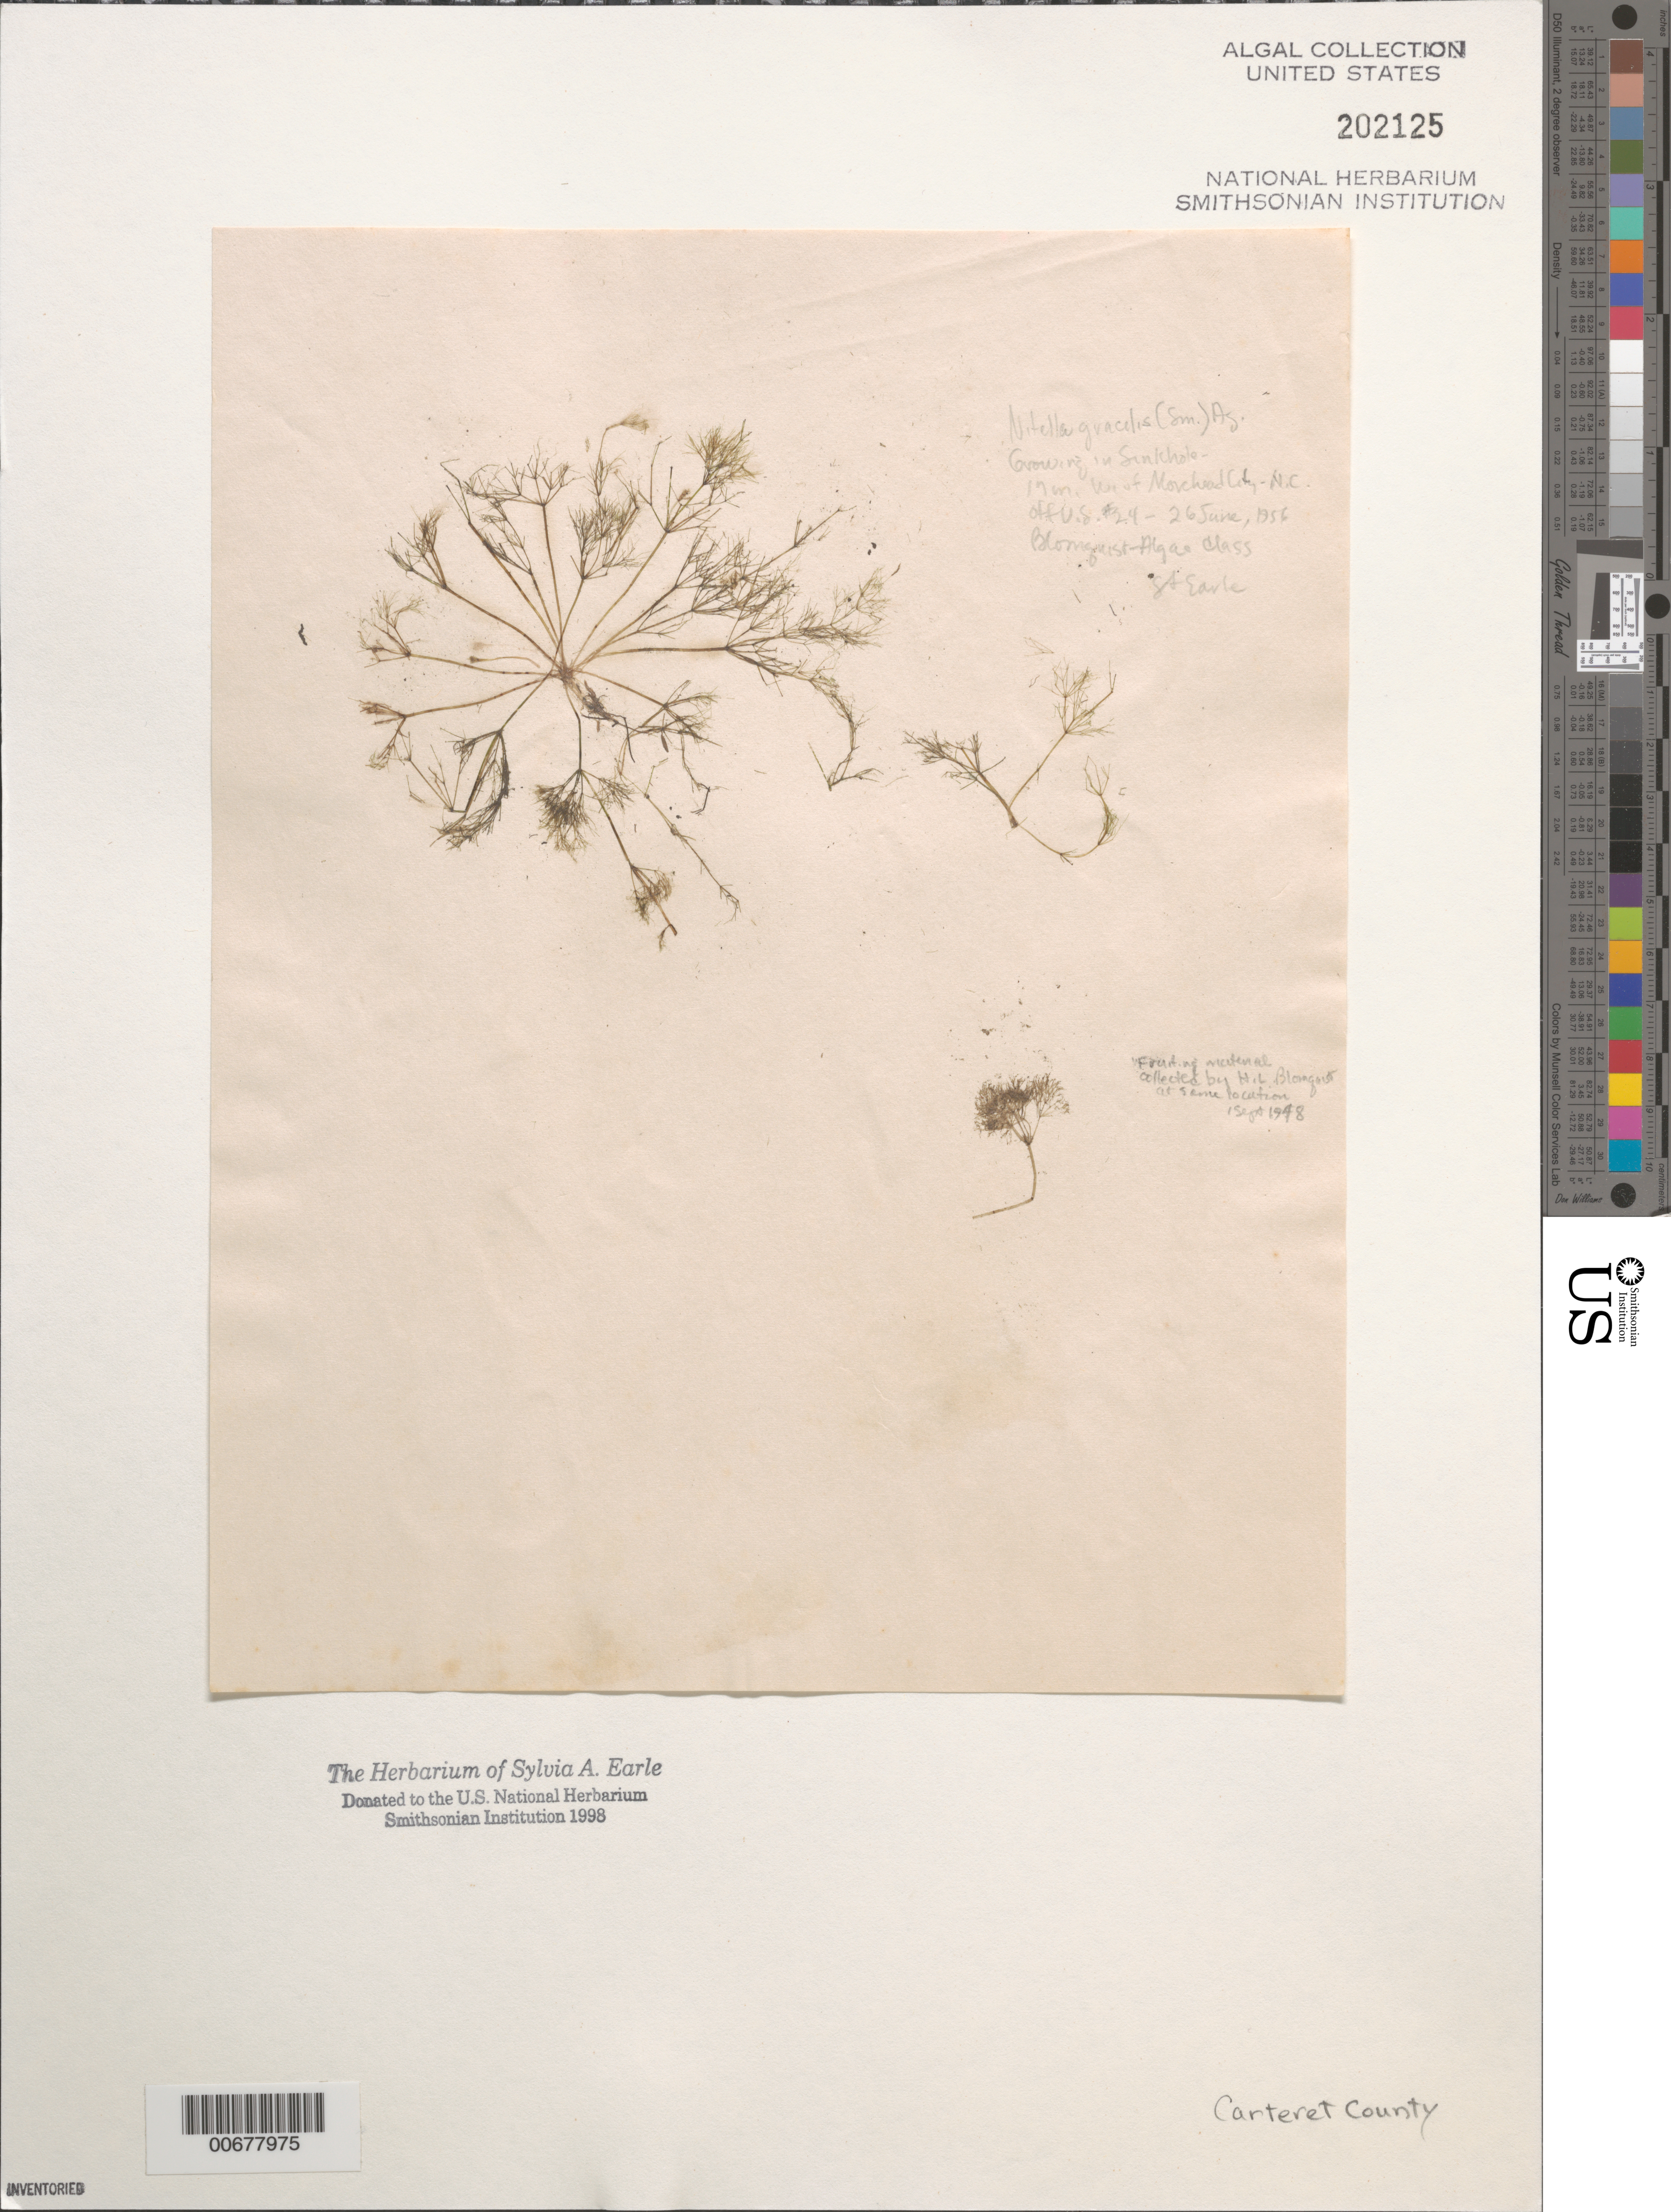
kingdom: Plantae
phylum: Charophyta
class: Charophyceae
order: Charales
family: Characeae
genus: Nitella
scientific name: Nitella gracilis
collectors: H. Blomquist, Algae Class & S. A. Earle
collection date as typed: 26 Jun 1956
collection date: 1956-06-26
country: United States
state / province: North Carolina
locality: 17 miles west of Morehead City, off US Route 24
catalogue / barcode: US 202125